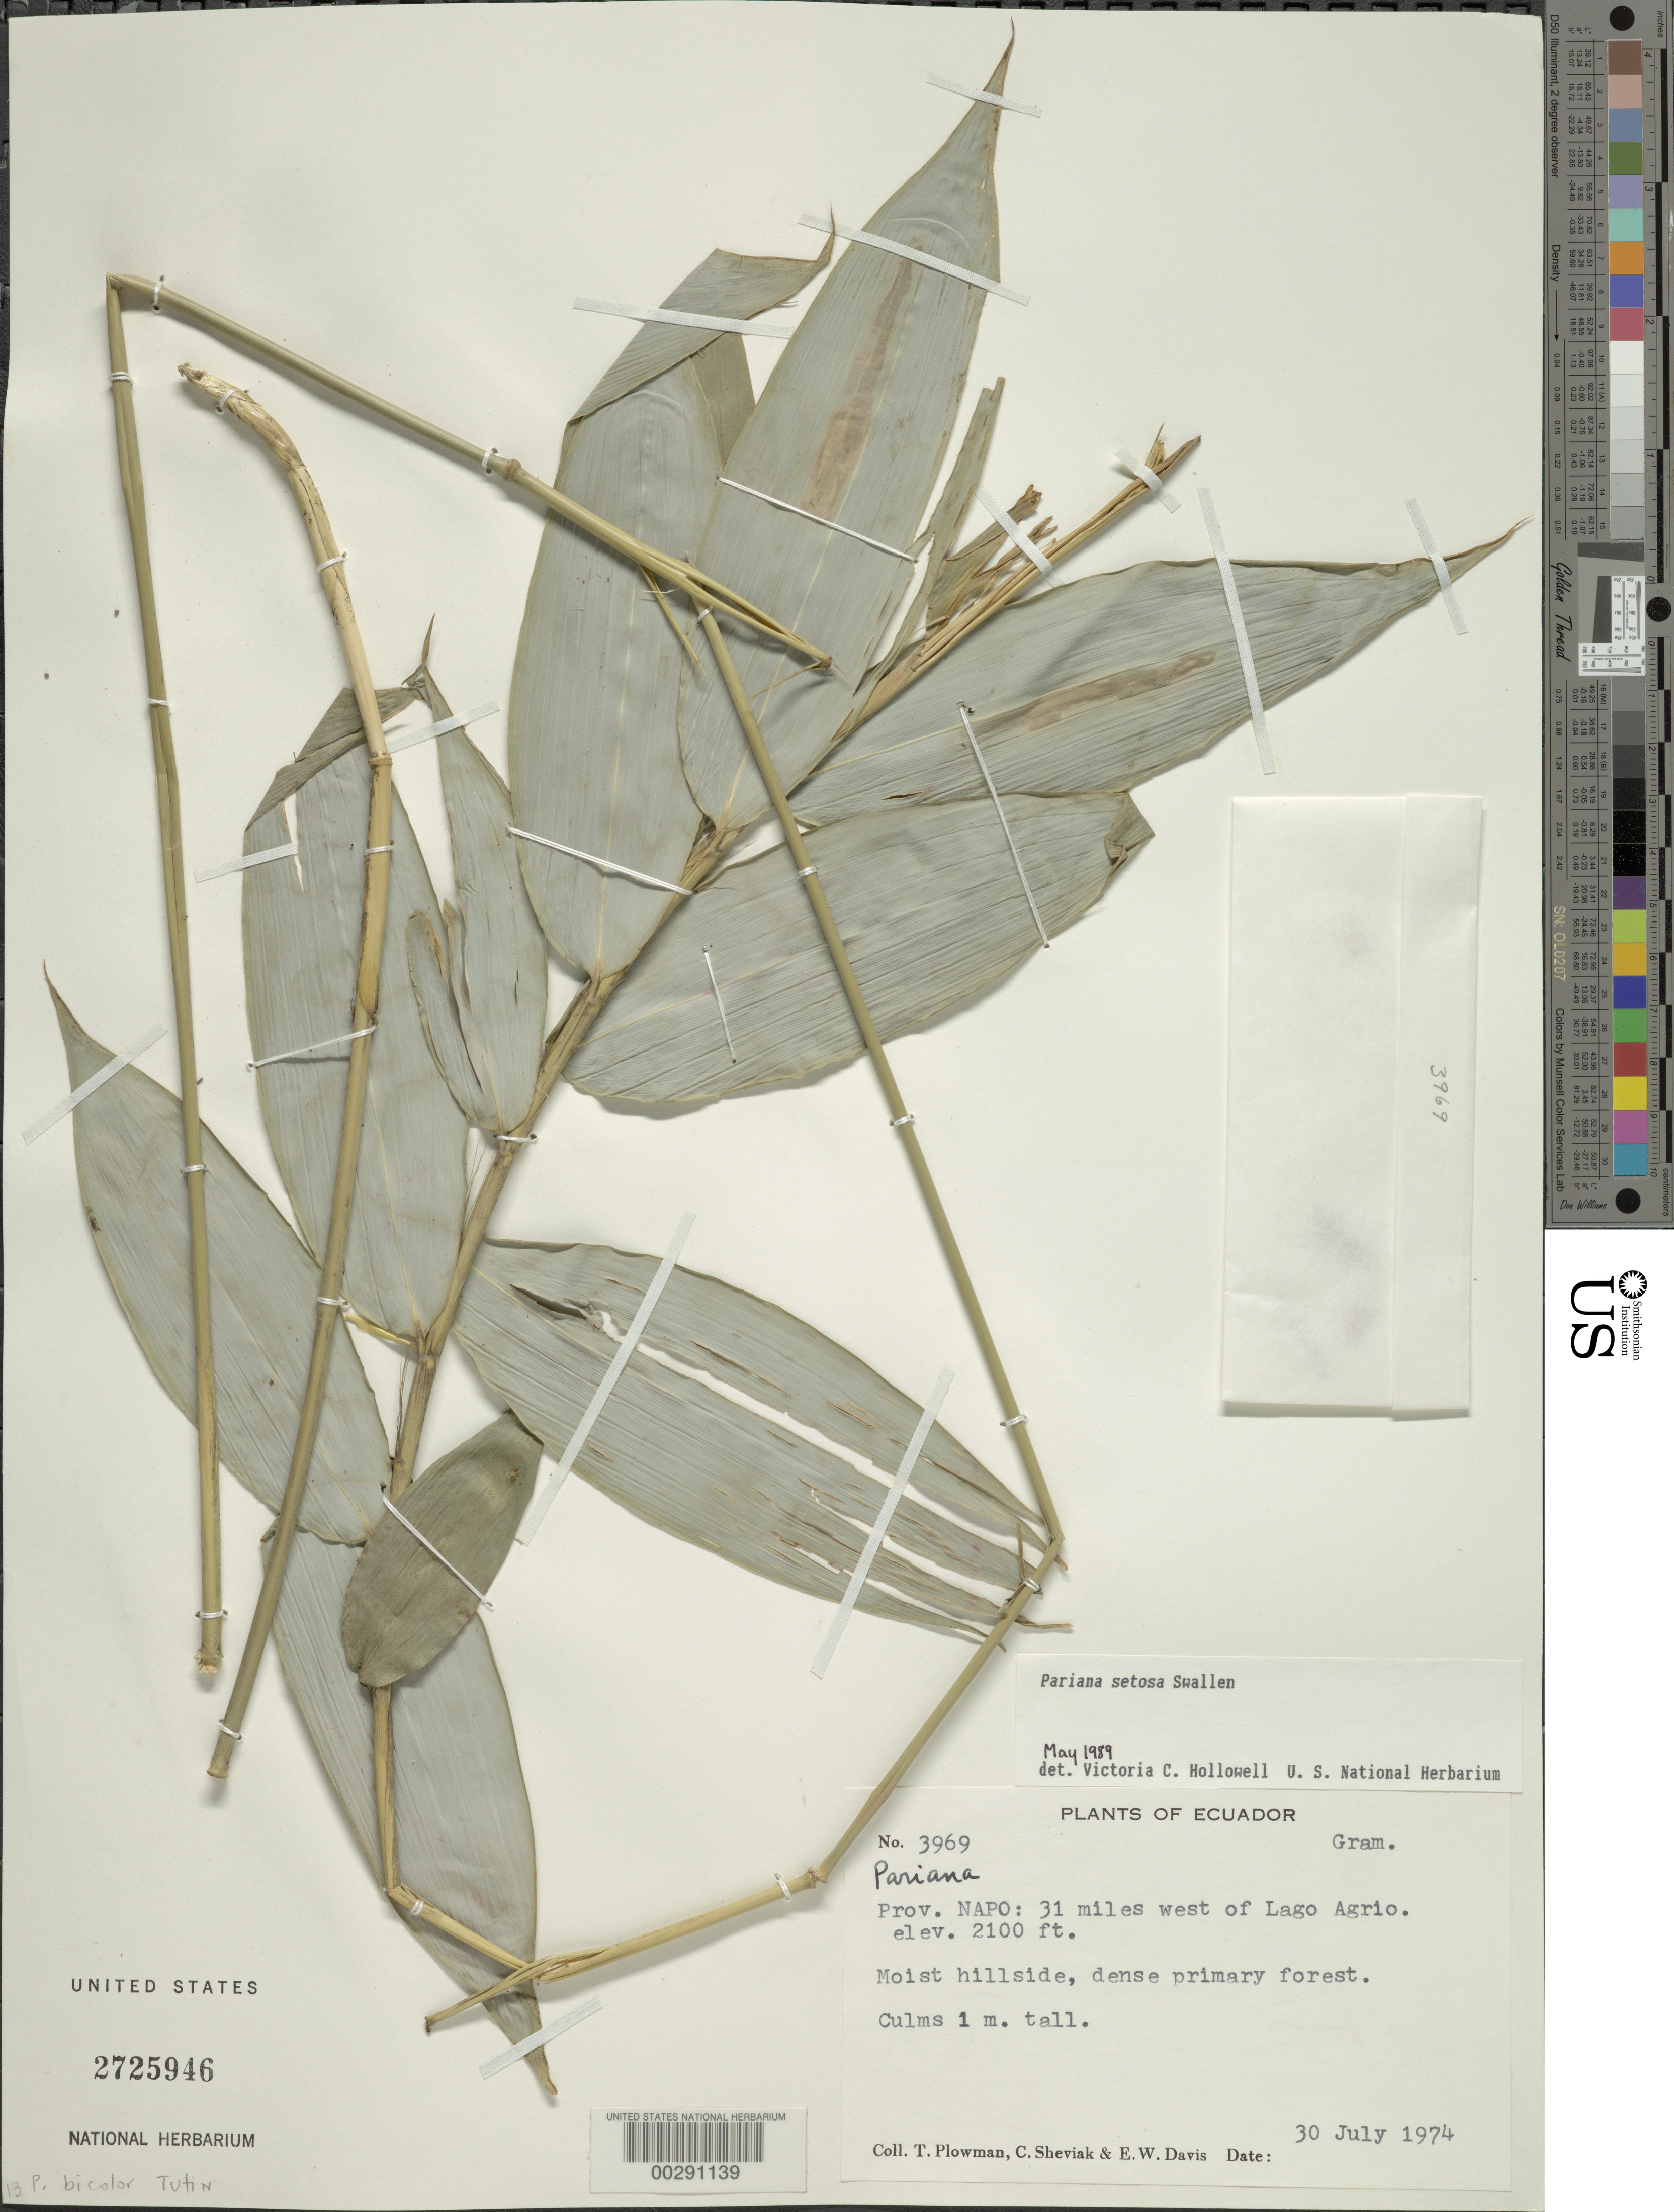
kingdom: Plantae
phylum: Tracheophyta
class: Liliopsida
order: Poales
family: Poaceae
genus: Pariana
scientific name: Pariana setosa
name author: Swallen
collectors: T. Plowman, C. J. Sheviak & E. W. Davis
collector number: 3969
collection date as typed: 30 Jul 1974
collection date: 1974-07-30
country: Ecuador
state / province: Napo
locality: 31 mi W oflago agRio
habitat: Moist hillside, dense primary forest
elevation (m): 640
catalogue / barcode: US 2725946